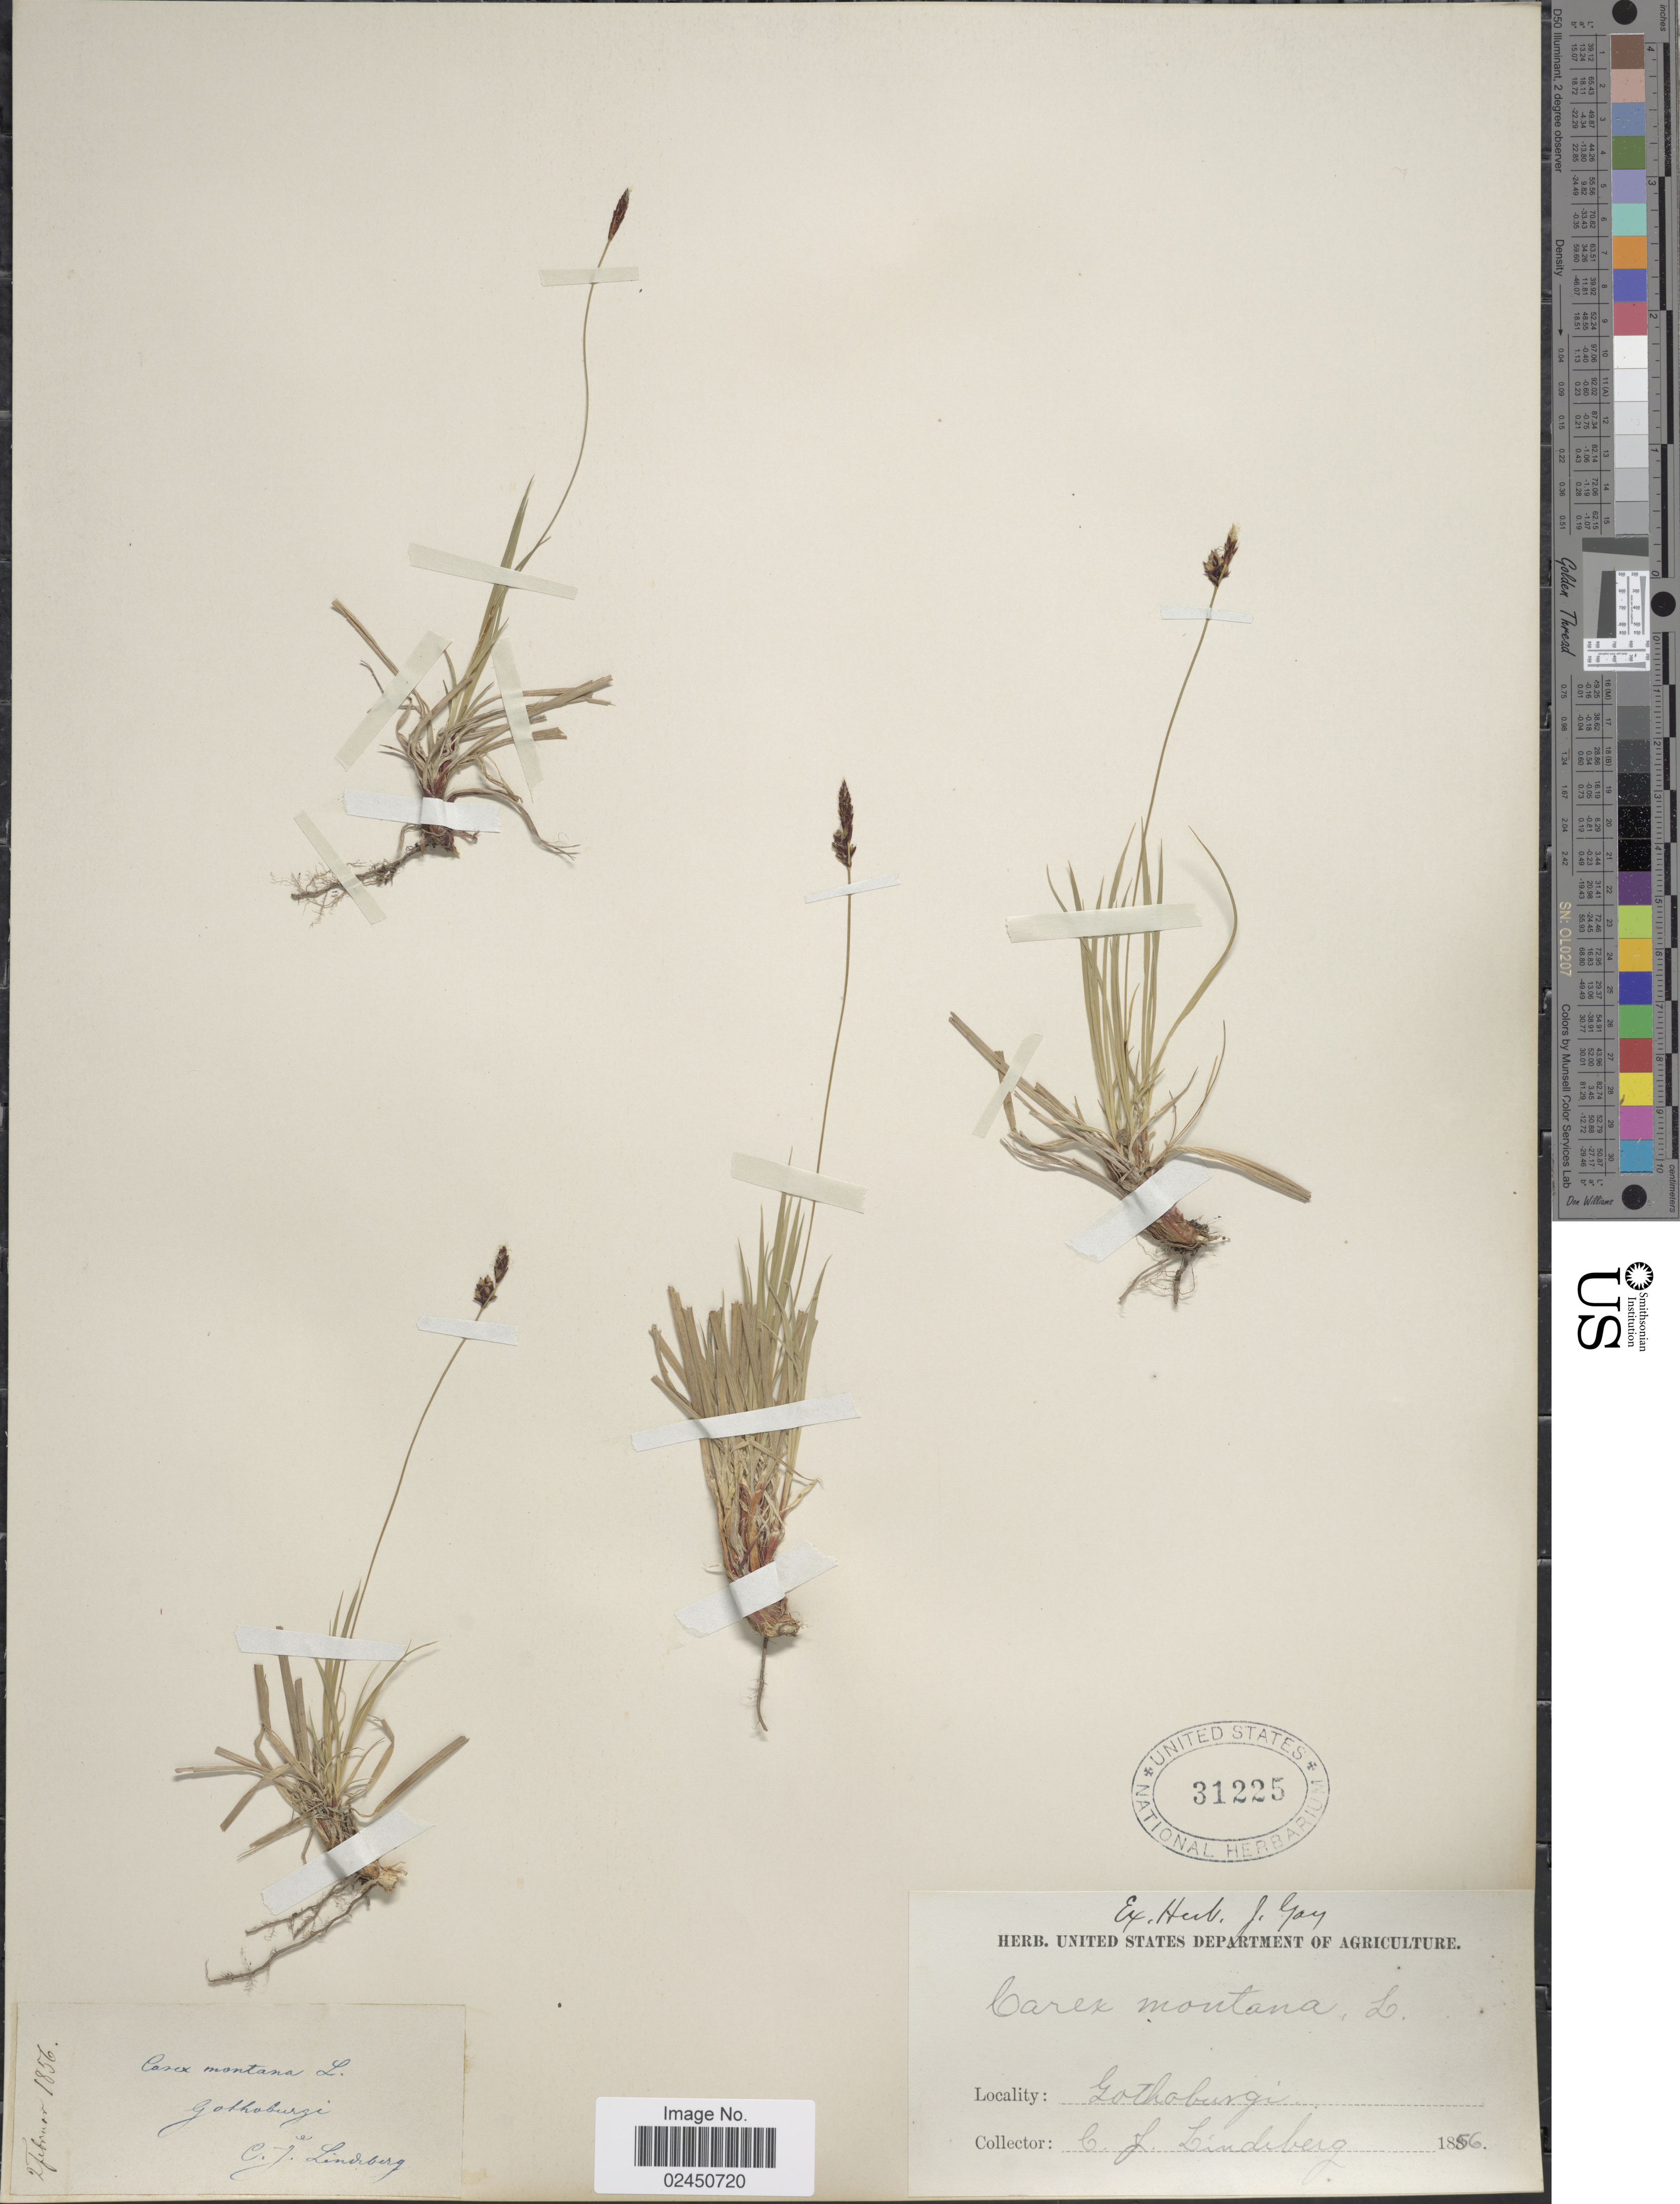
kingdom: Plantae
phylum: Tracheophyta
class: Liliopsida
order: Poales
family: Cyperaceae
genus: Carex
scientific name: Carex montana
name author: L.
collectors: C. Lindeberg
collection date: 1856-02-02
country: Sweden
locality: Gothoburgi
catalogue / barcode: US 31225